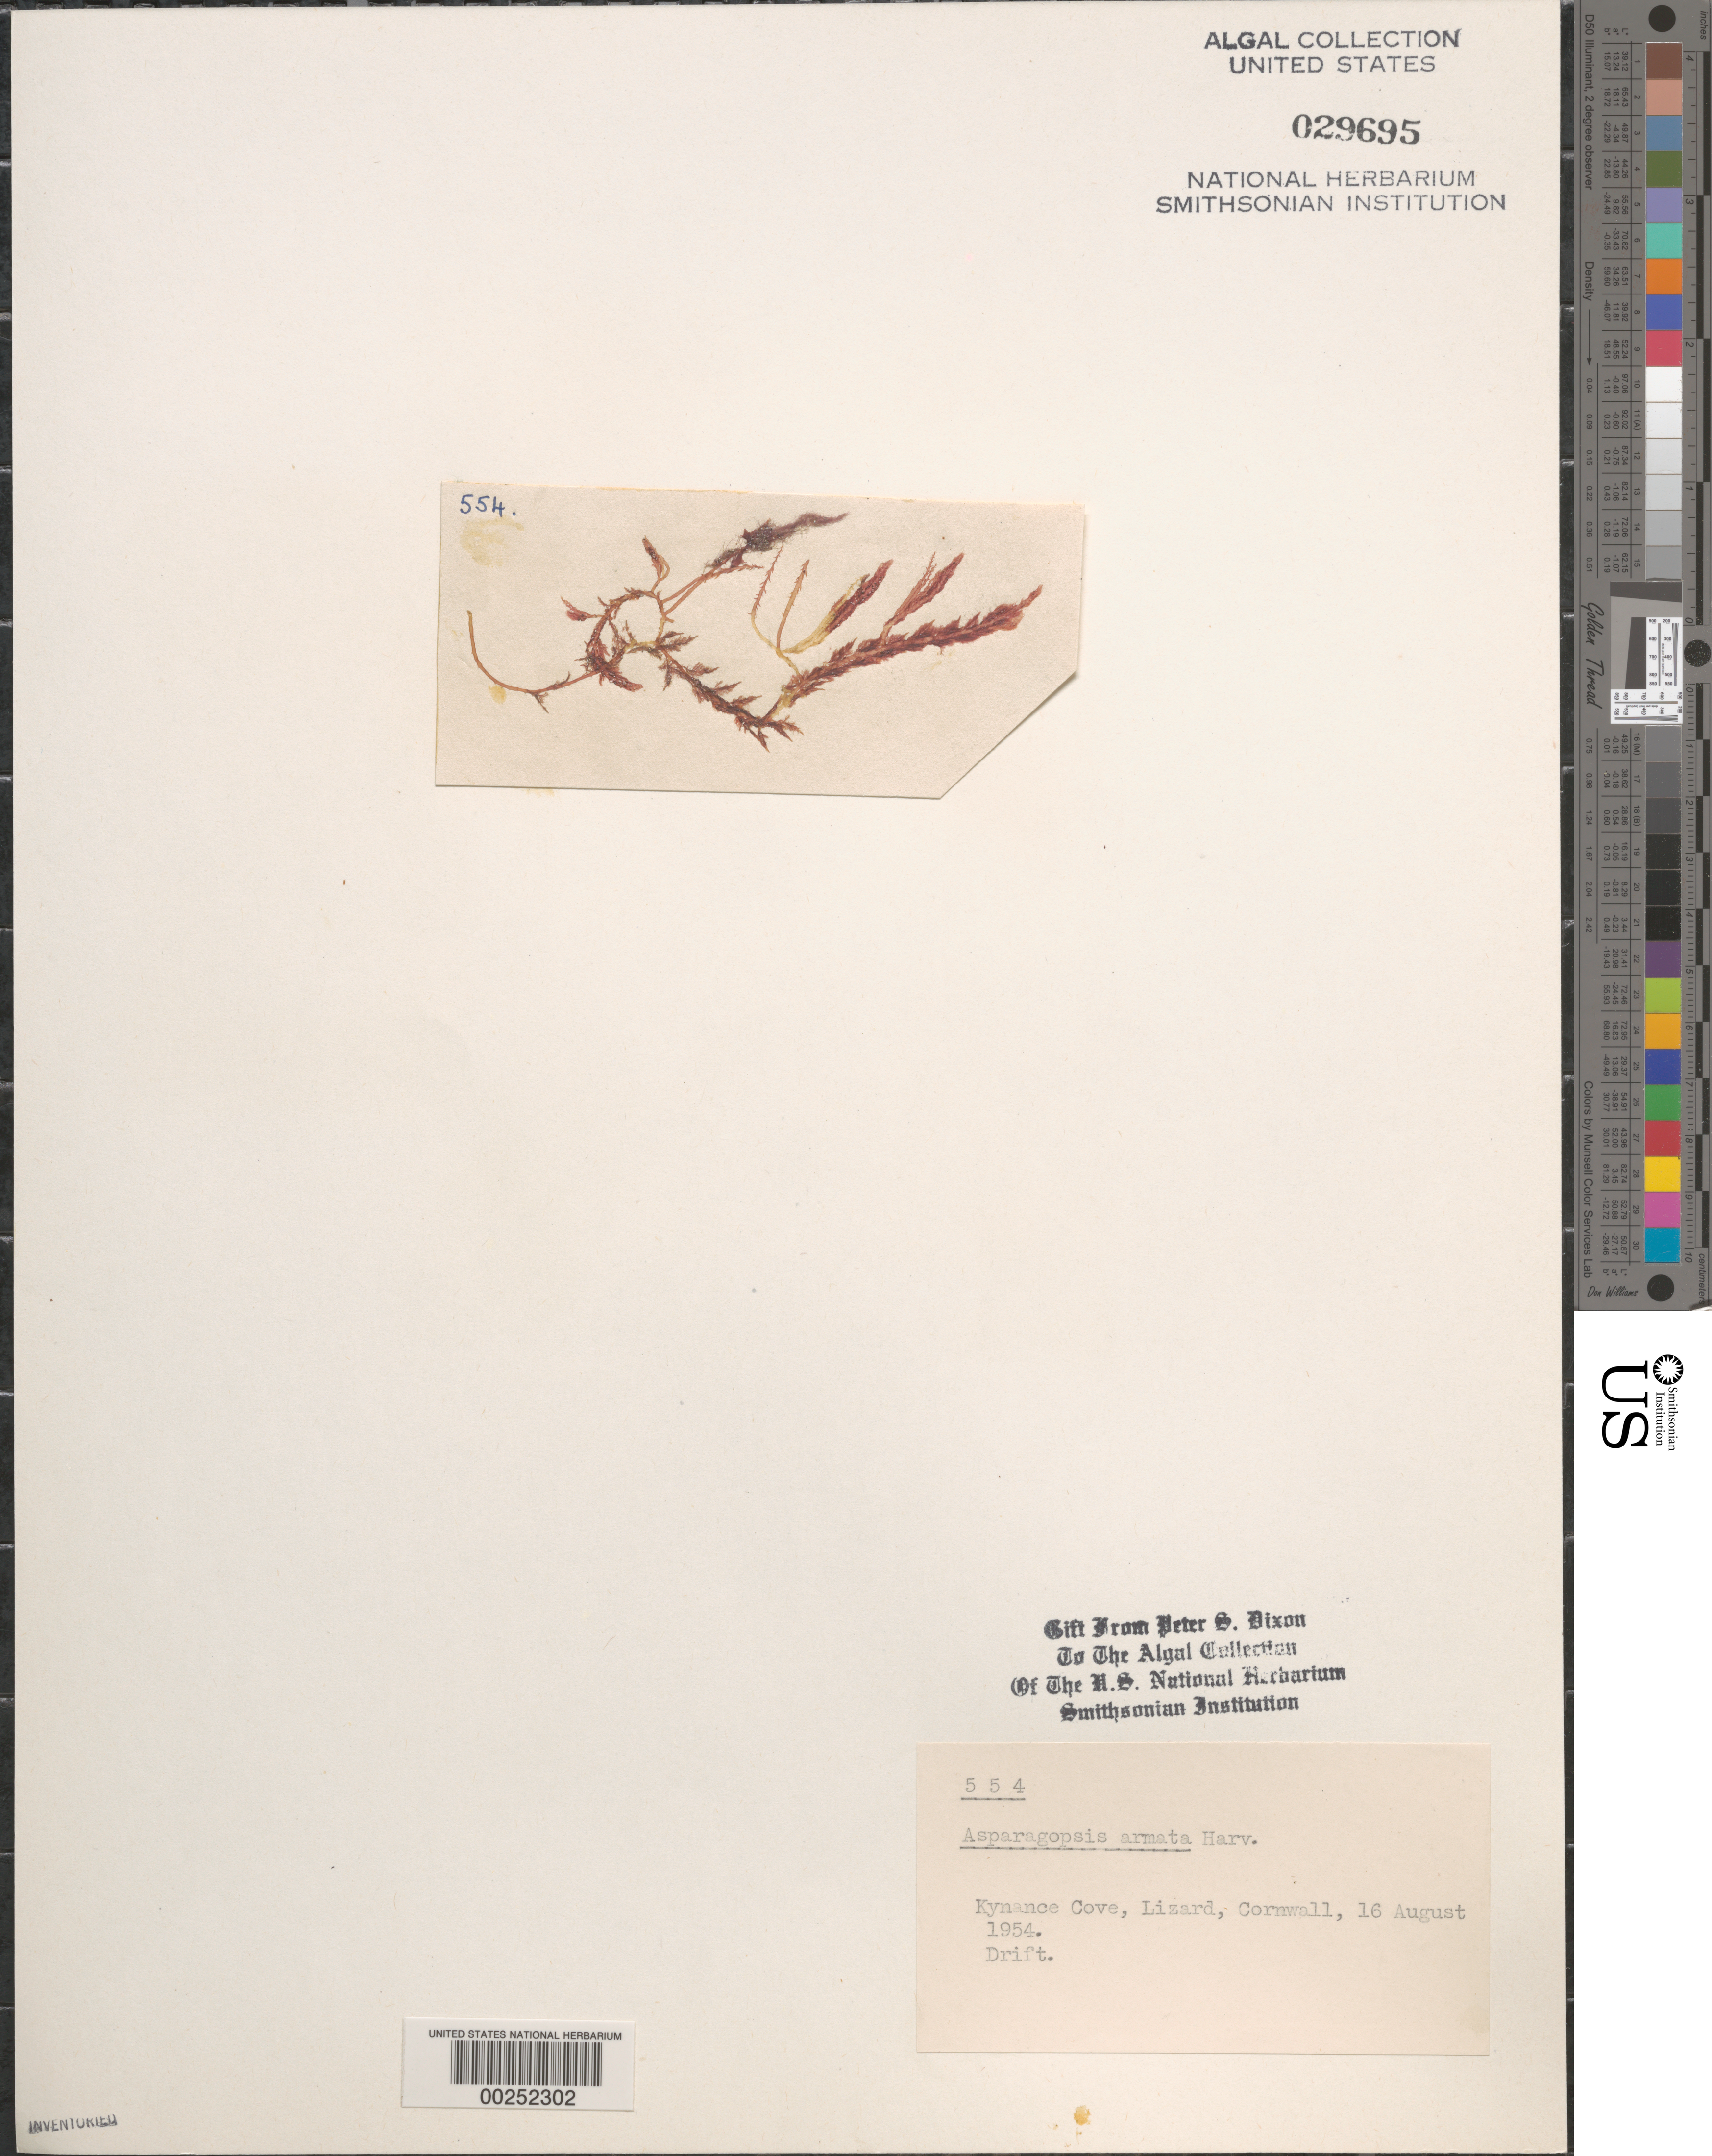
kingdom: Plantae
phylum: Rhodophyta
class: Florideophyceae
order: Bonnemaisoniales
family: Bonnemaisoniaceae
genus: Asparagopsis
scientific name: Asparagopsis armata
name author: Harv.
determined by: Dixon, P. S.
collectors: P. S. Dixon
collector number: PSD 554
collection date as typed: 16 Aug 1954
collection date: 1954-08-16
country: United Kingdom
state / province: England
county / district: Cornwall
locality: Kynance Cove, Lizard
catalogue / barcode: US 29695